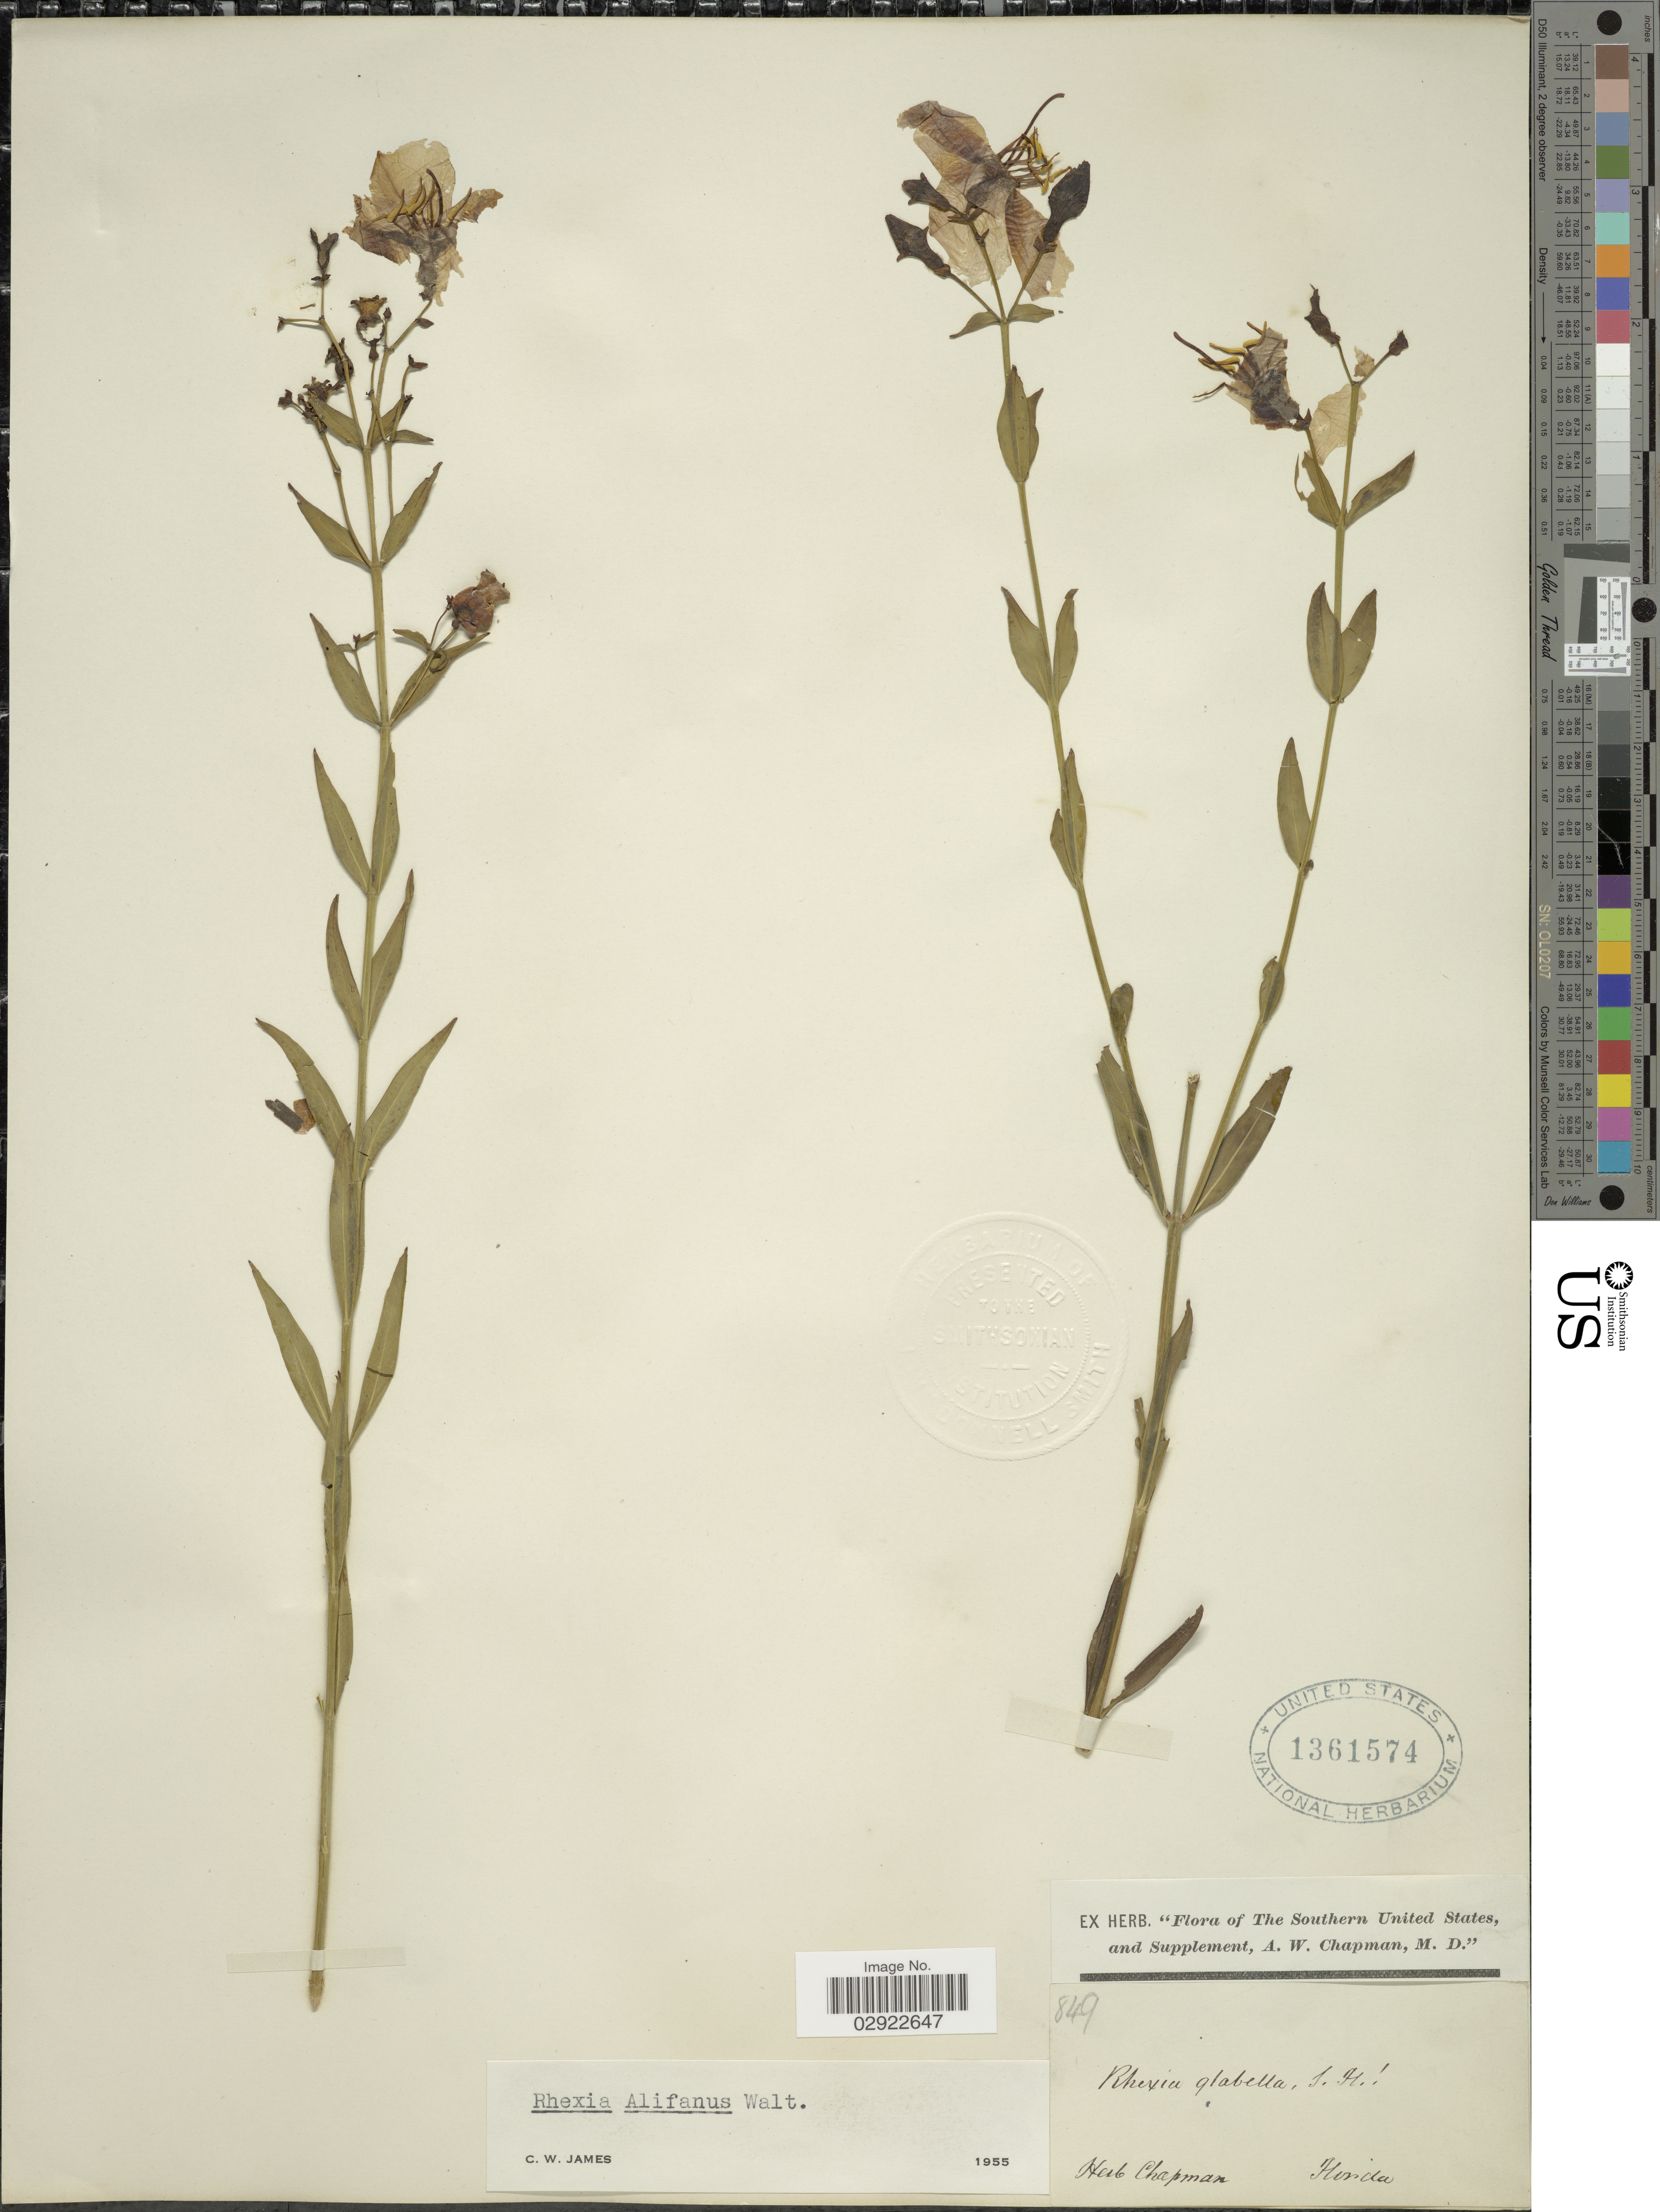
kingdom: Plantae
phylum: Tracheophyta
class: Magnoliopsida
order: Myrtales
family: Melastomataceae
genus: Rhexia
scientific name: Rhexia alifanus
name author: Walter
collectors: ex herb. Chapman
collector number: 849?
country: United States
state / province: Florida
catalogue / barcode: US 1361574